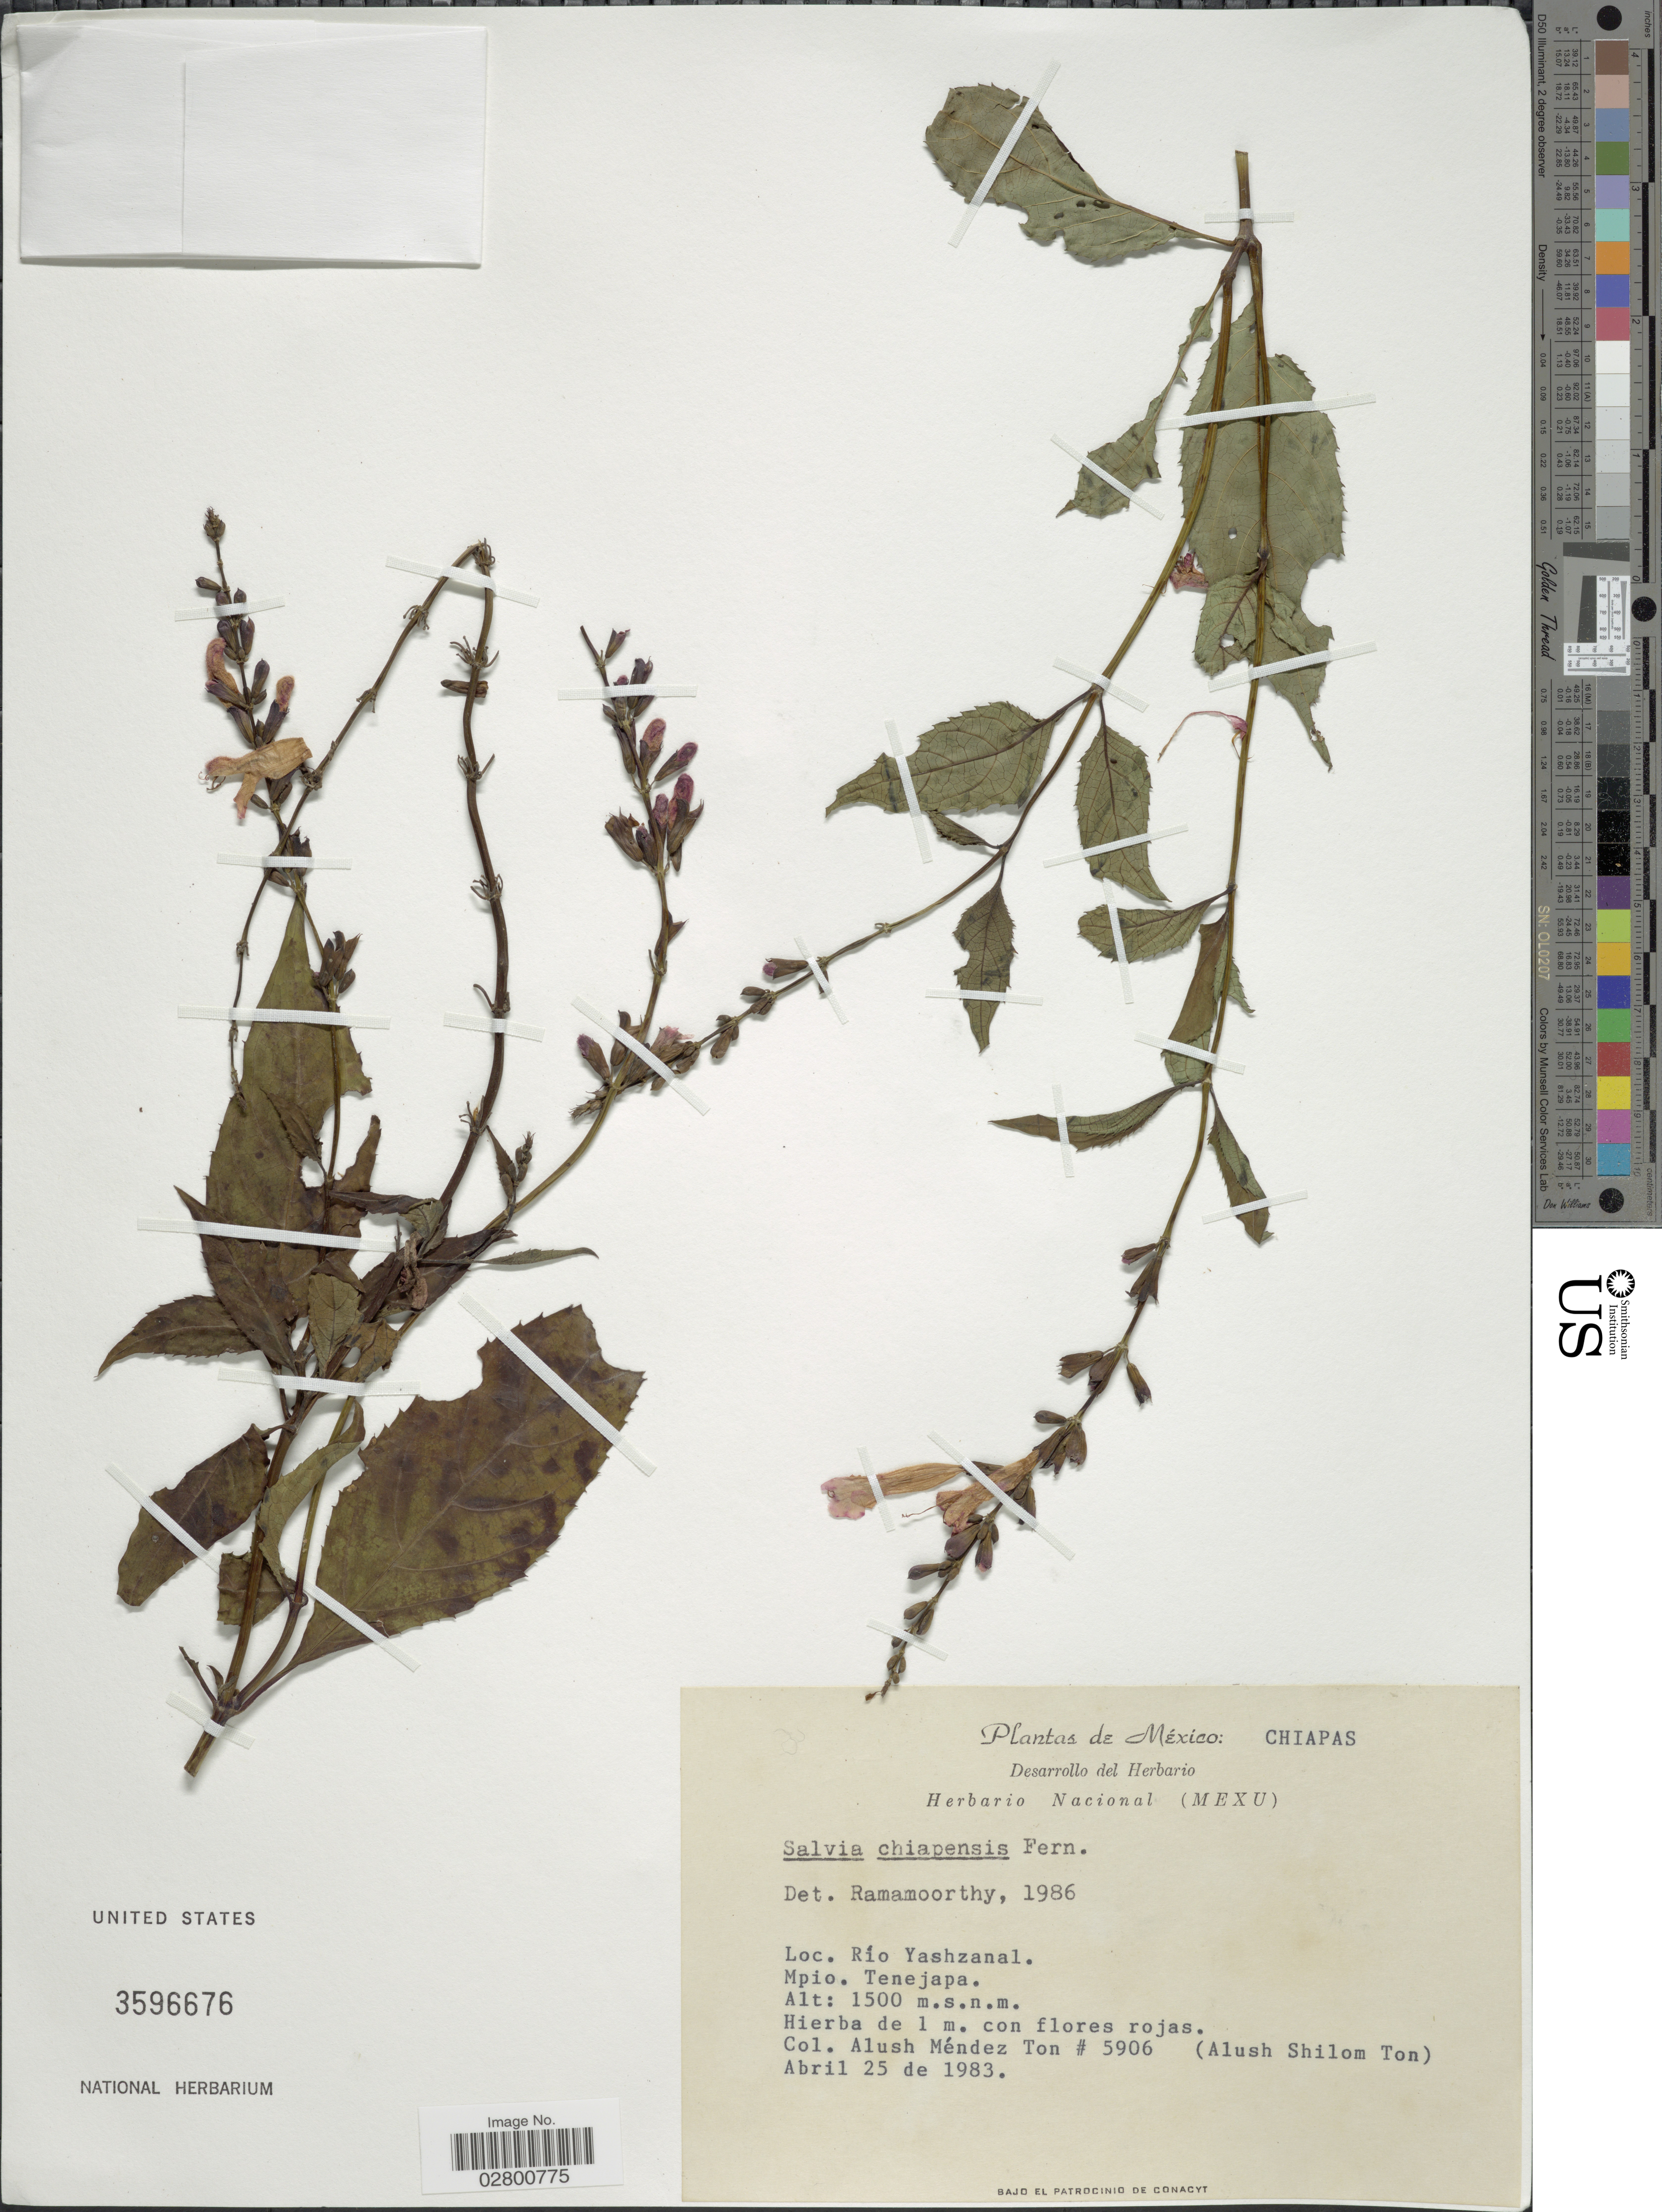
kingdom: Plantae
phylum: Tracheophyta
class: Magnoliopsida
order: Lamiales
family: Lamiaceae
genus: Salvia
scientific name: Salvia chiapensis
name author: Fernald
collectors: A. Méndez Ton & A. M. Ton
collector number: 5906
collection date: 1983-04-25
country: Mexico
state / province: Chiapas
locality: Río Yashzanal, Mpio. Tenejapa.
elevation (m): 1500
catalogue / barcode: US 3596676